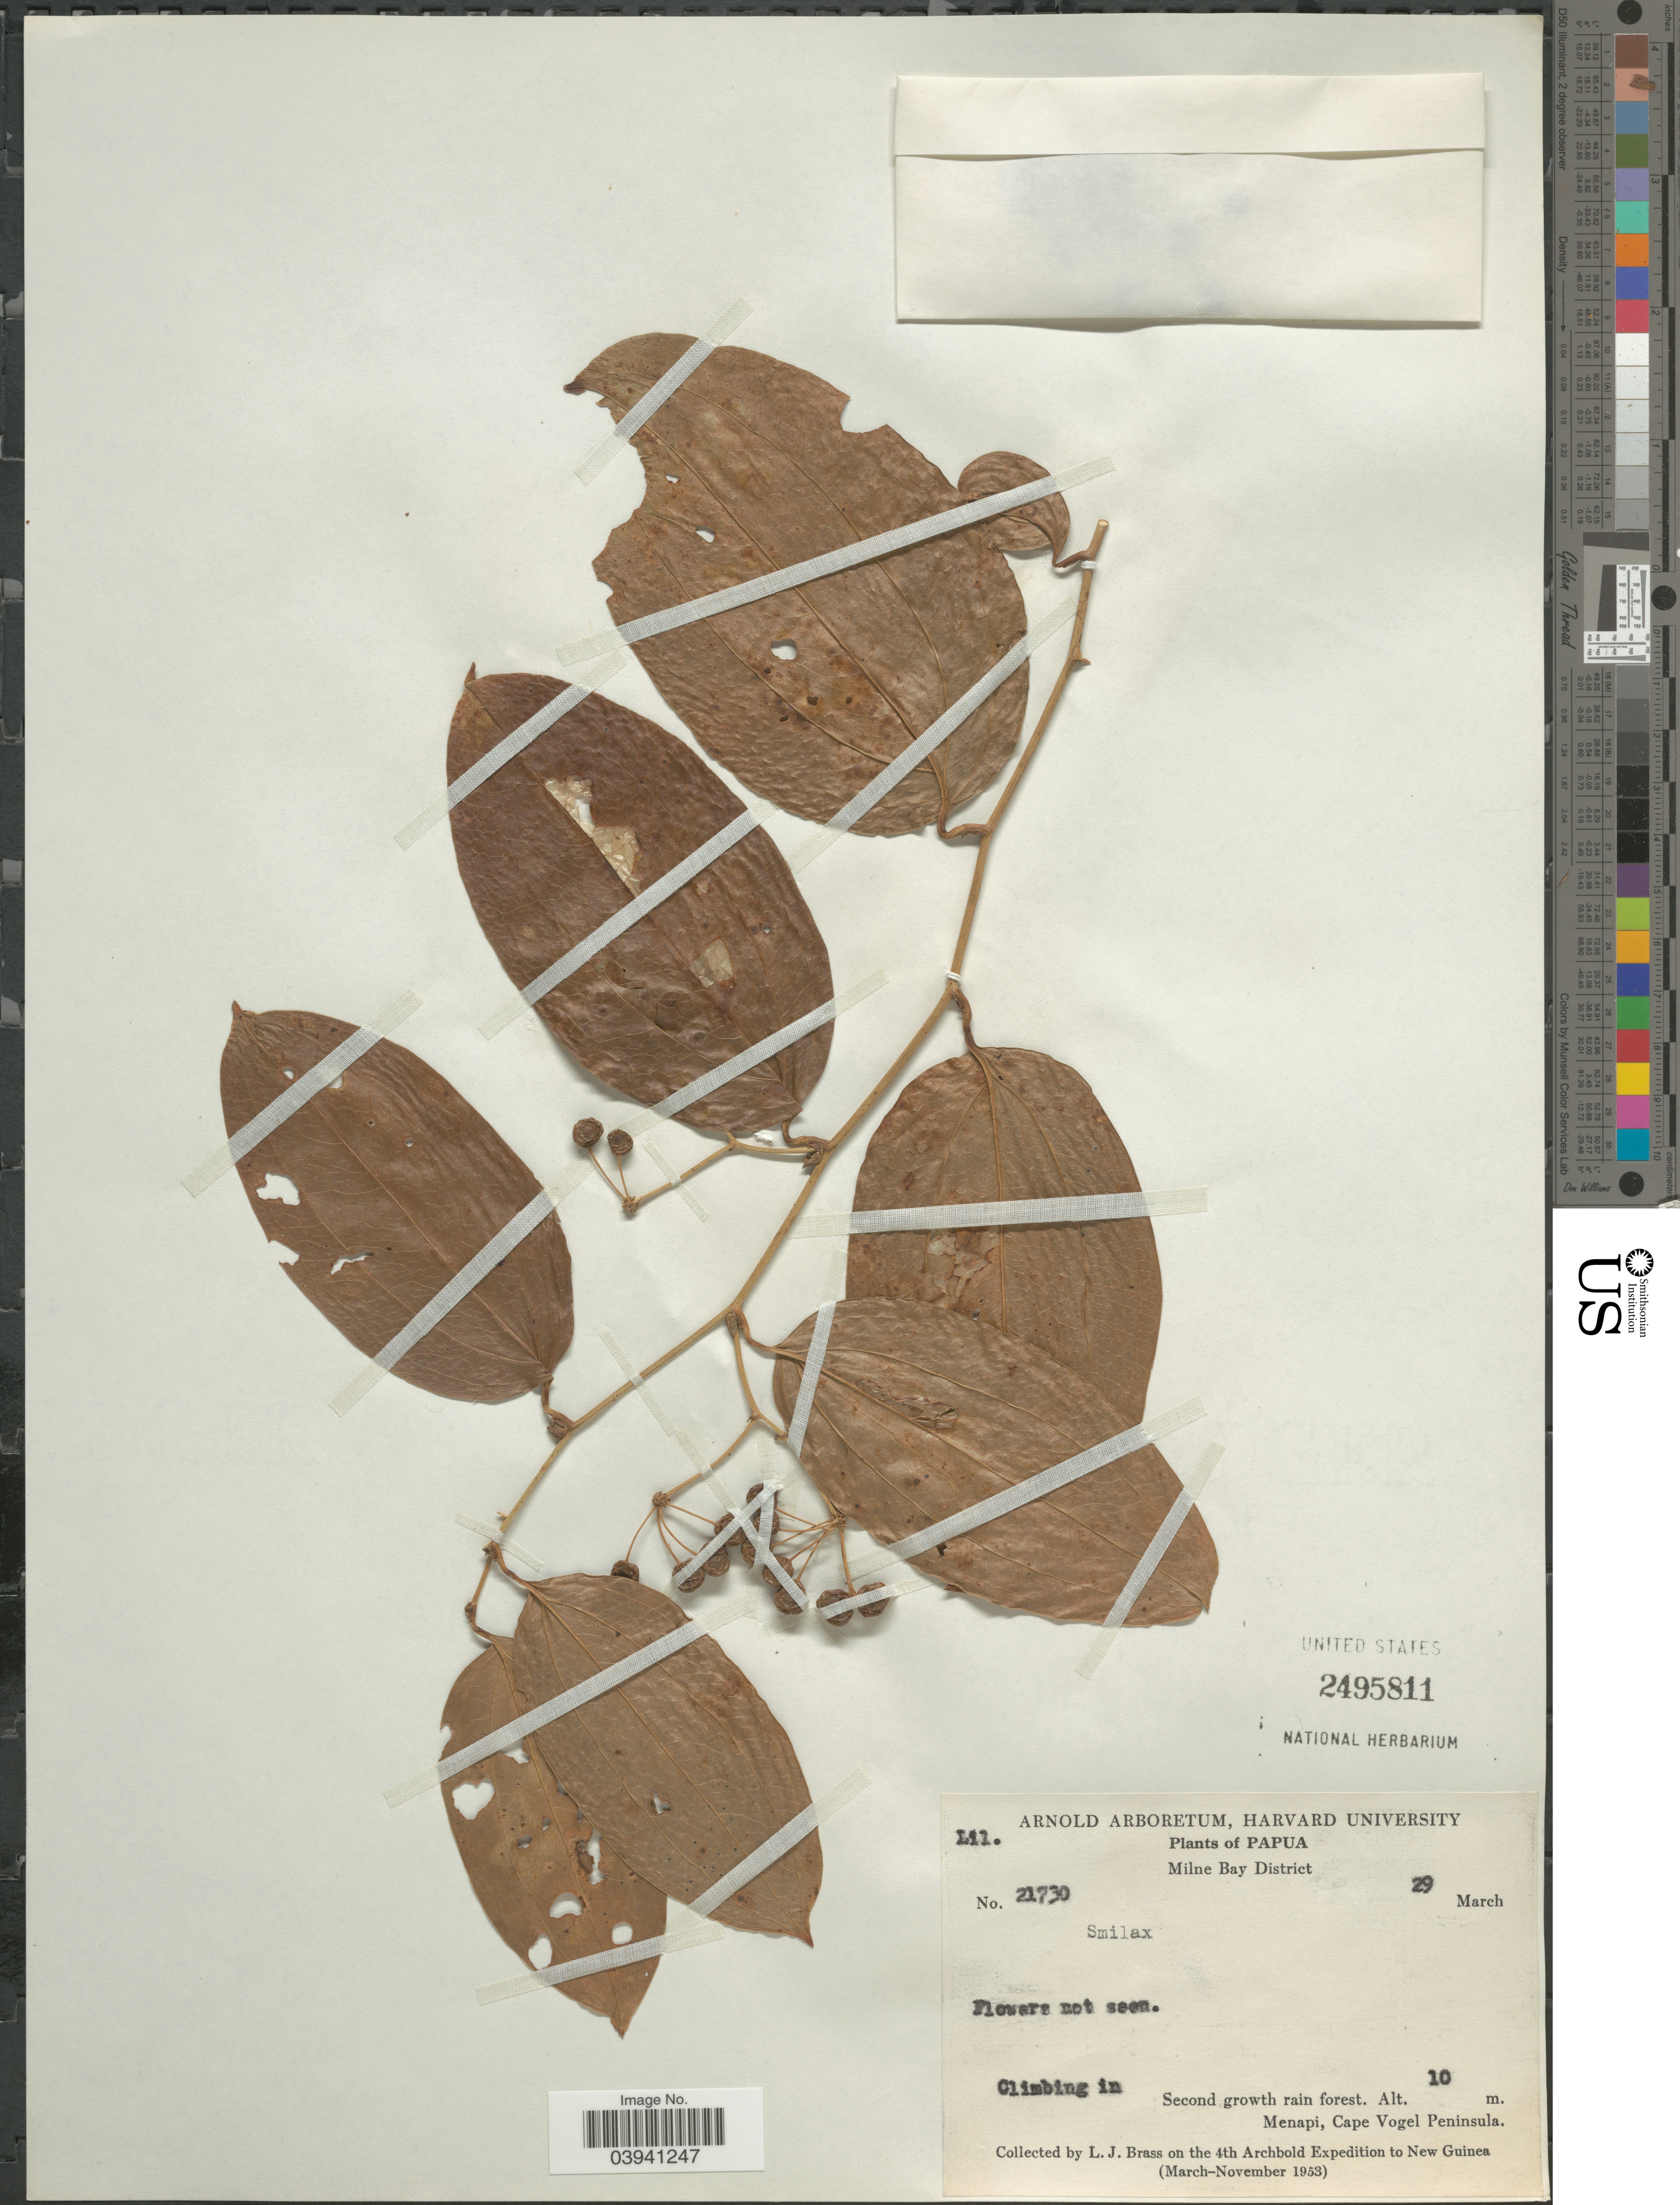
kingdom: Plantae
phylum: Tracheophyta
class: Liliopsida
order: Liliales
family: Smilacaceae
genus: Smilax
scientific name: Smilax sp.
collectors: L. J. Brass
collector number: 21730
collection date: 1953-03-29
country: Papua New Guinea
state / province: Milne Bay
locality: Milne Bay District. Menapi, Cape Vogel Peninsula. New Guinea.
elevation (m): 10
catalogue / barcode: US 2495811